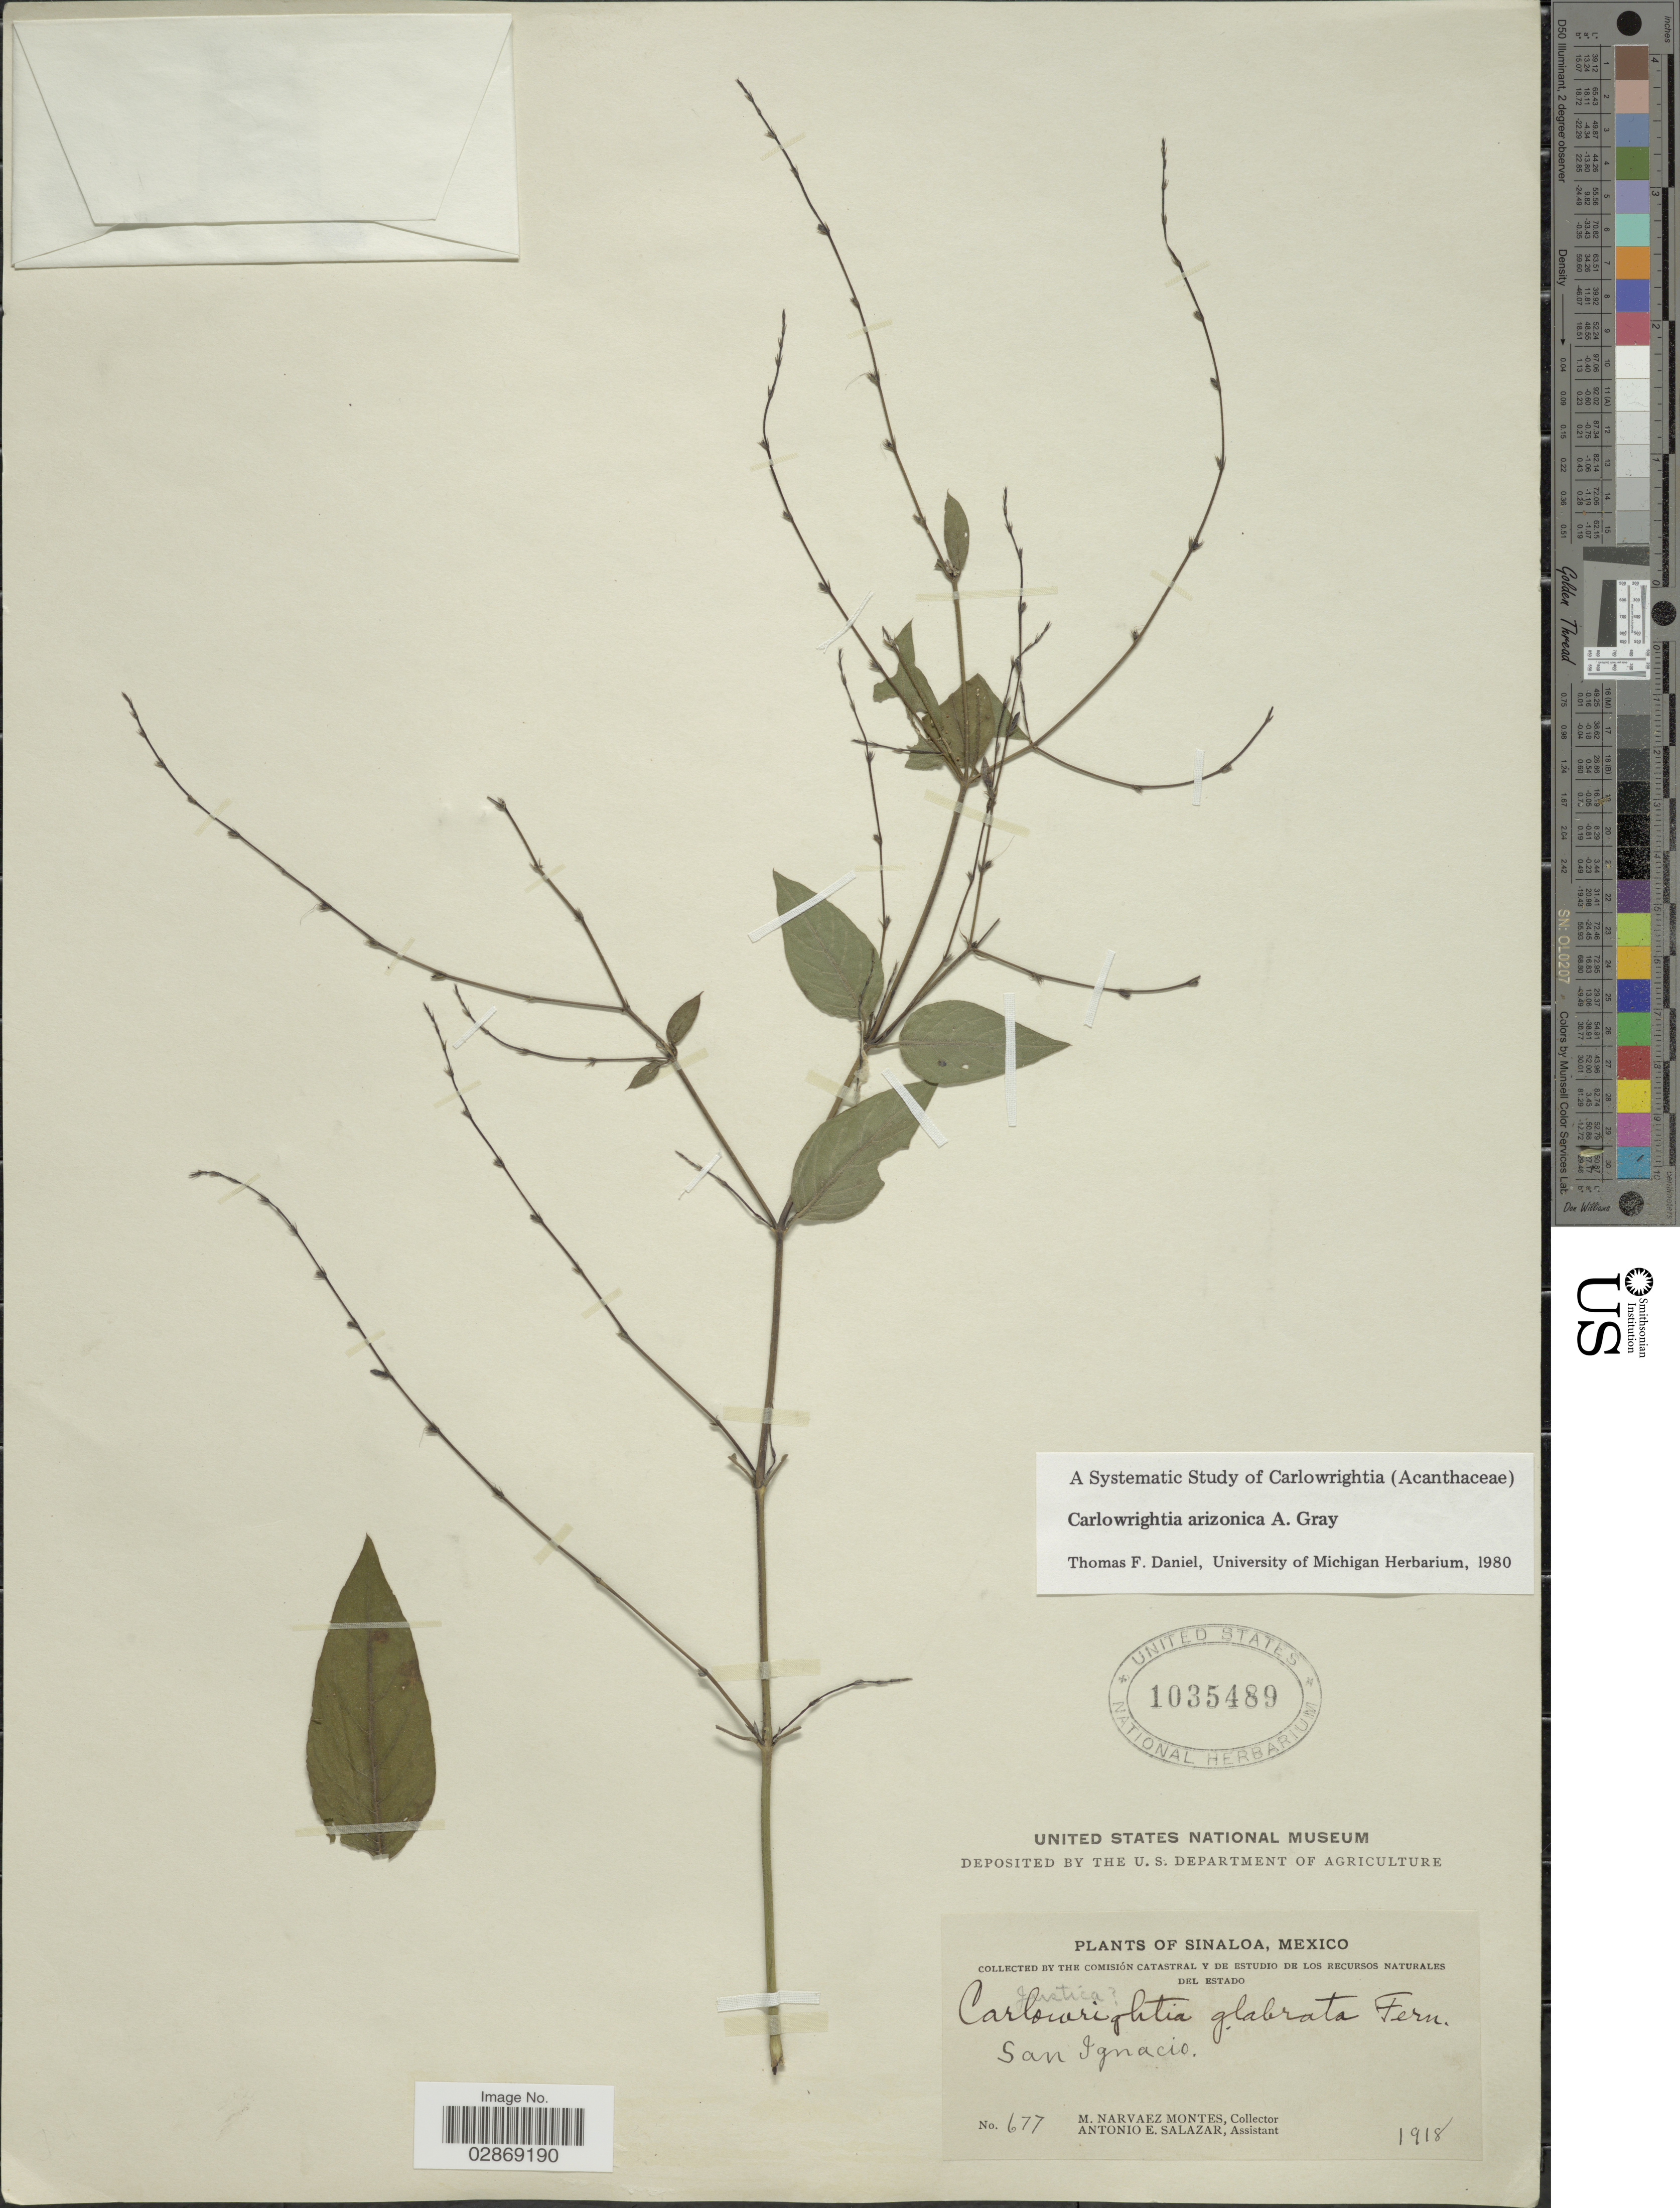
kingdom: Plantae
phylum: Tracheophyta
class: Magnoliopsida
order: Lamiales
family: Acanthaceae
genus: Carlowrightia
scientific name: Carlowrightia arizonica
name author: A. Gray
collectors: M. Narvaez-Montes & A. E. Salazar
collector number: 677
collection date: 1918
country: Mexico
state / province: Sinaloa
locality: San Ignacio.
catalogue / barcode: US 1035489